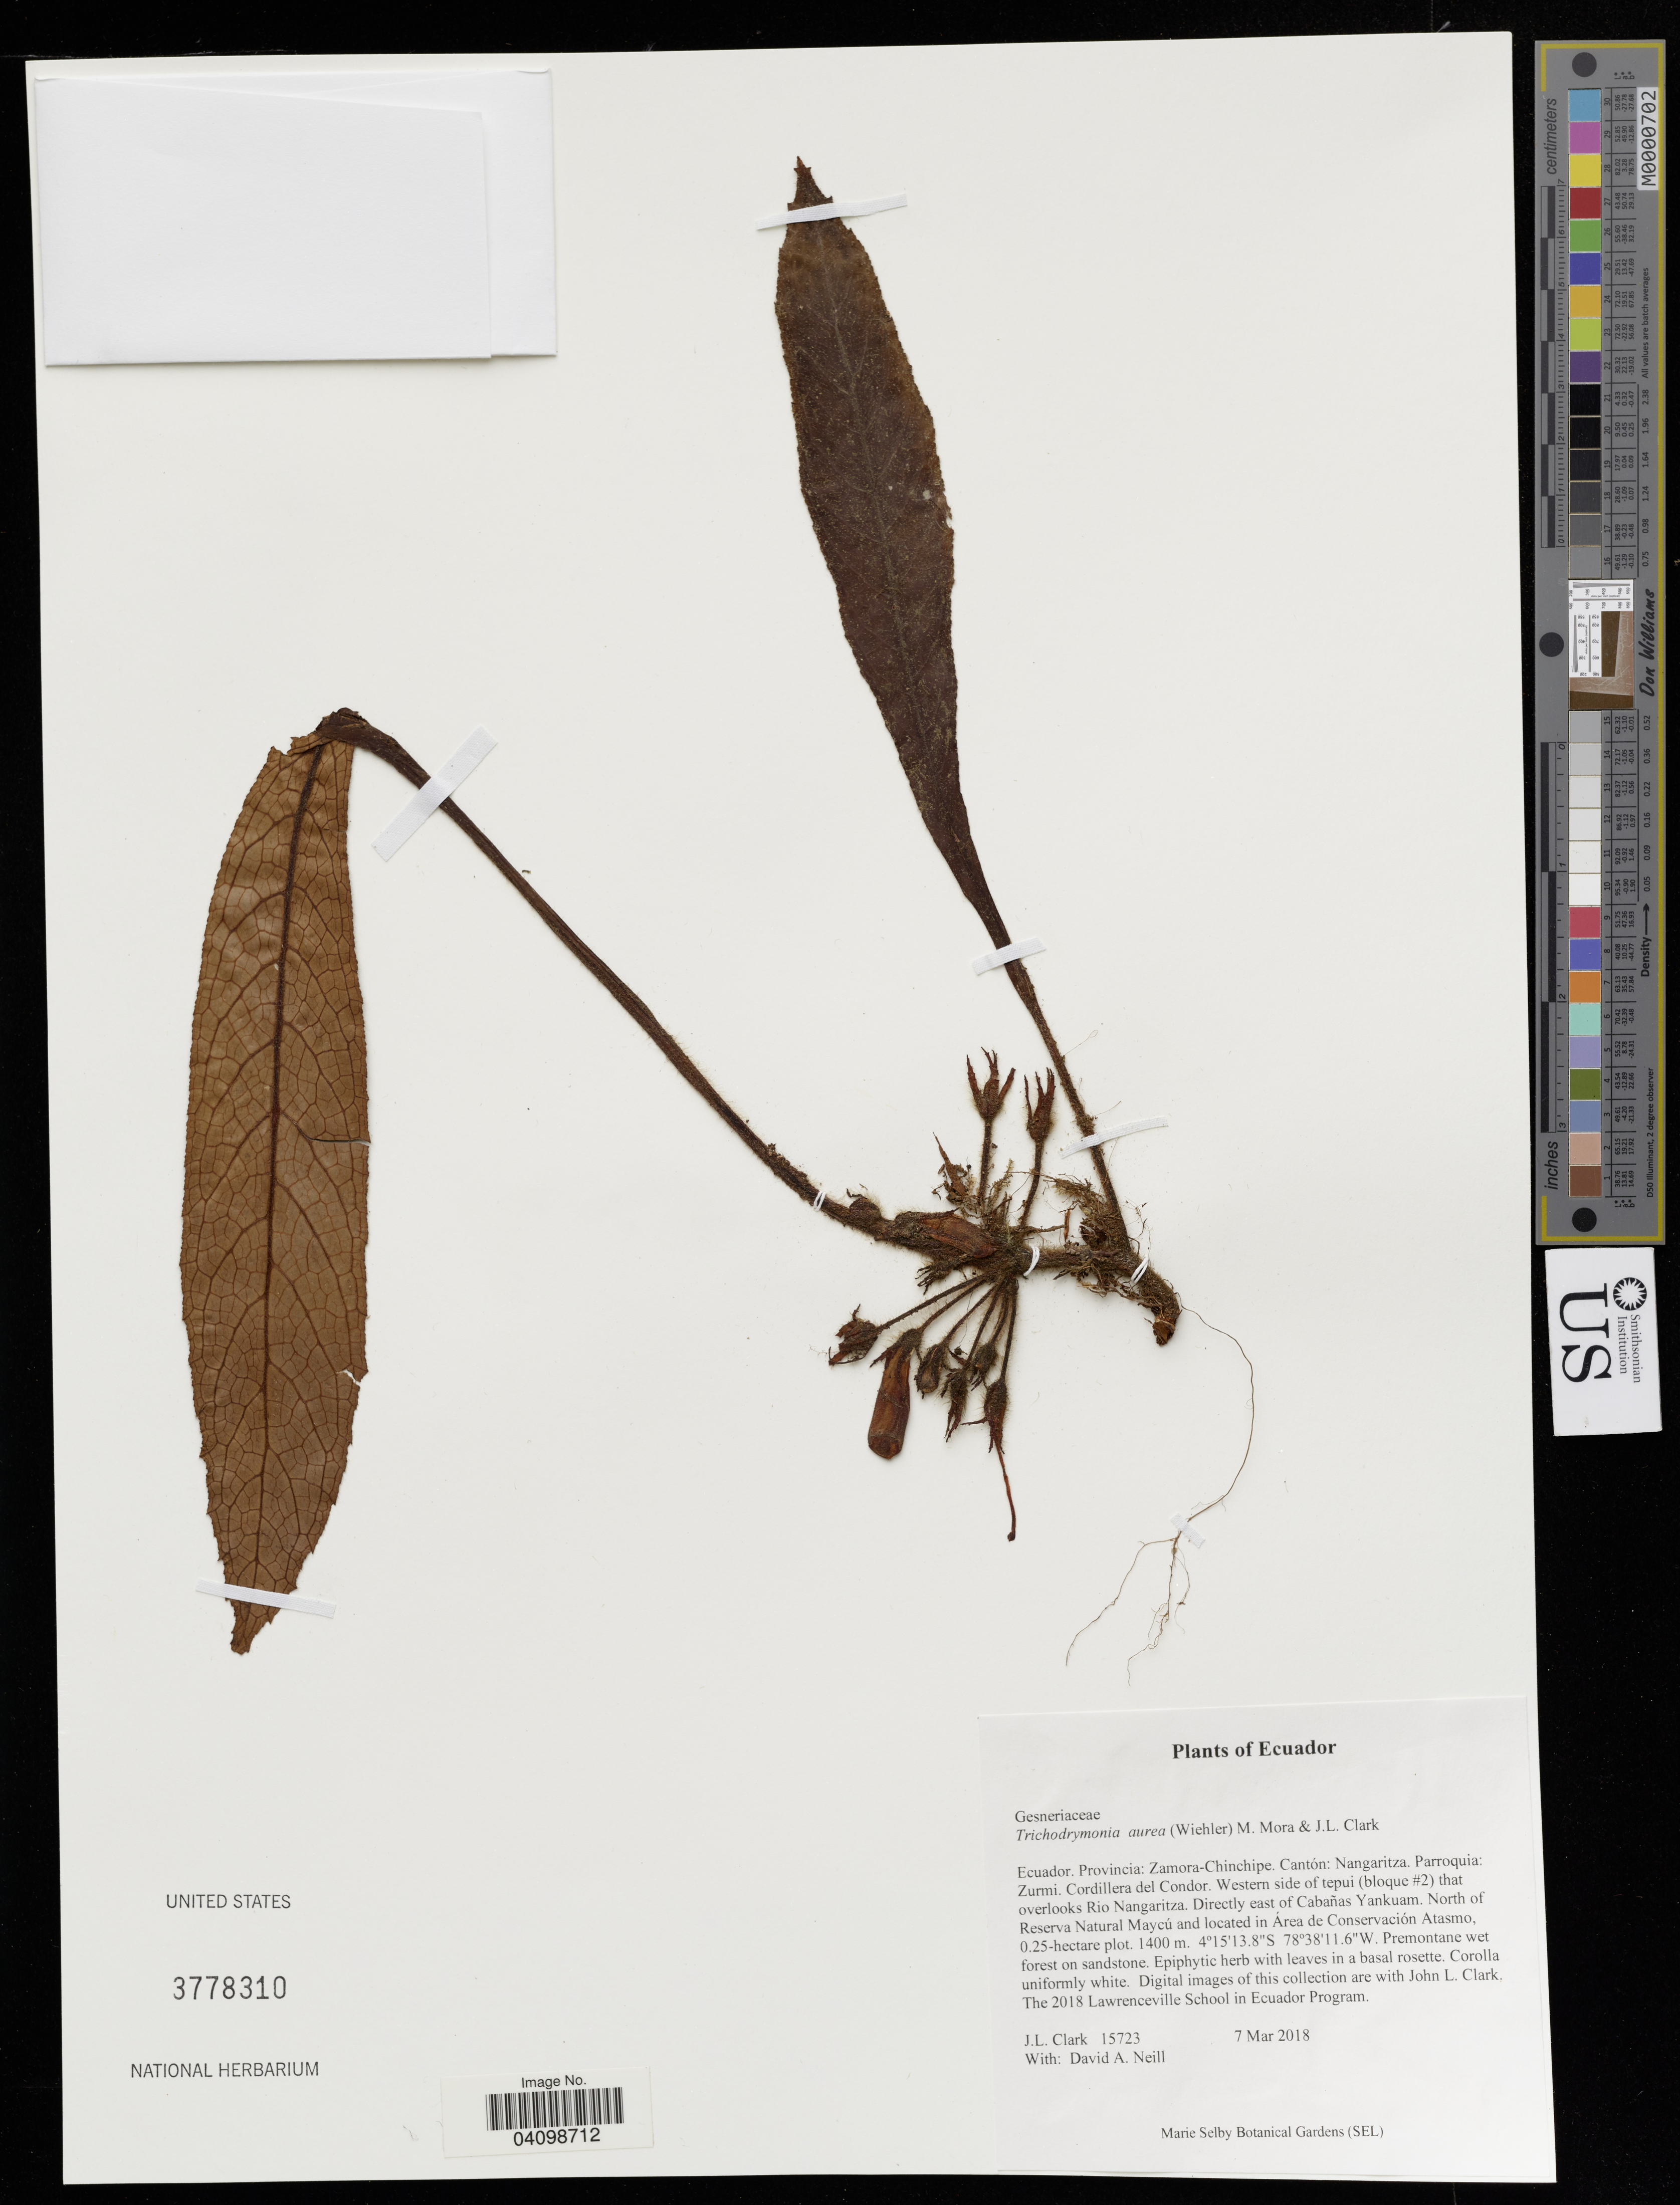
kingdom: Plantae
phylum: Tracheophyta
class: Magnoliopsida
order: Lamiales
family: Gesneriaceae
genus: Trichodrymonia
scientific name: Trichodrymonia aurea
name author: (Wiehler) M.M. Mora & J.L. Clark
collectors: J. Clark & D. A. Neill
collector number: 15723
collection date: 2018-03-07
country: Ecuador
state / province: Zamora-Chinchipe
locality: Zamora-Chinchipe. Cantón: Nangaritza. Parroquia: Zurmi. Cordillera del Condor. Western side of tepui (bloque #2) that overlooks Rio Nangaritza. Directly east of Cabañas Yankuam. North of Reserva Natural Maycú and located in Área de Conservación Atasmo, 0.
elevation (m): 1400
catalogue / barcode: US 3778310